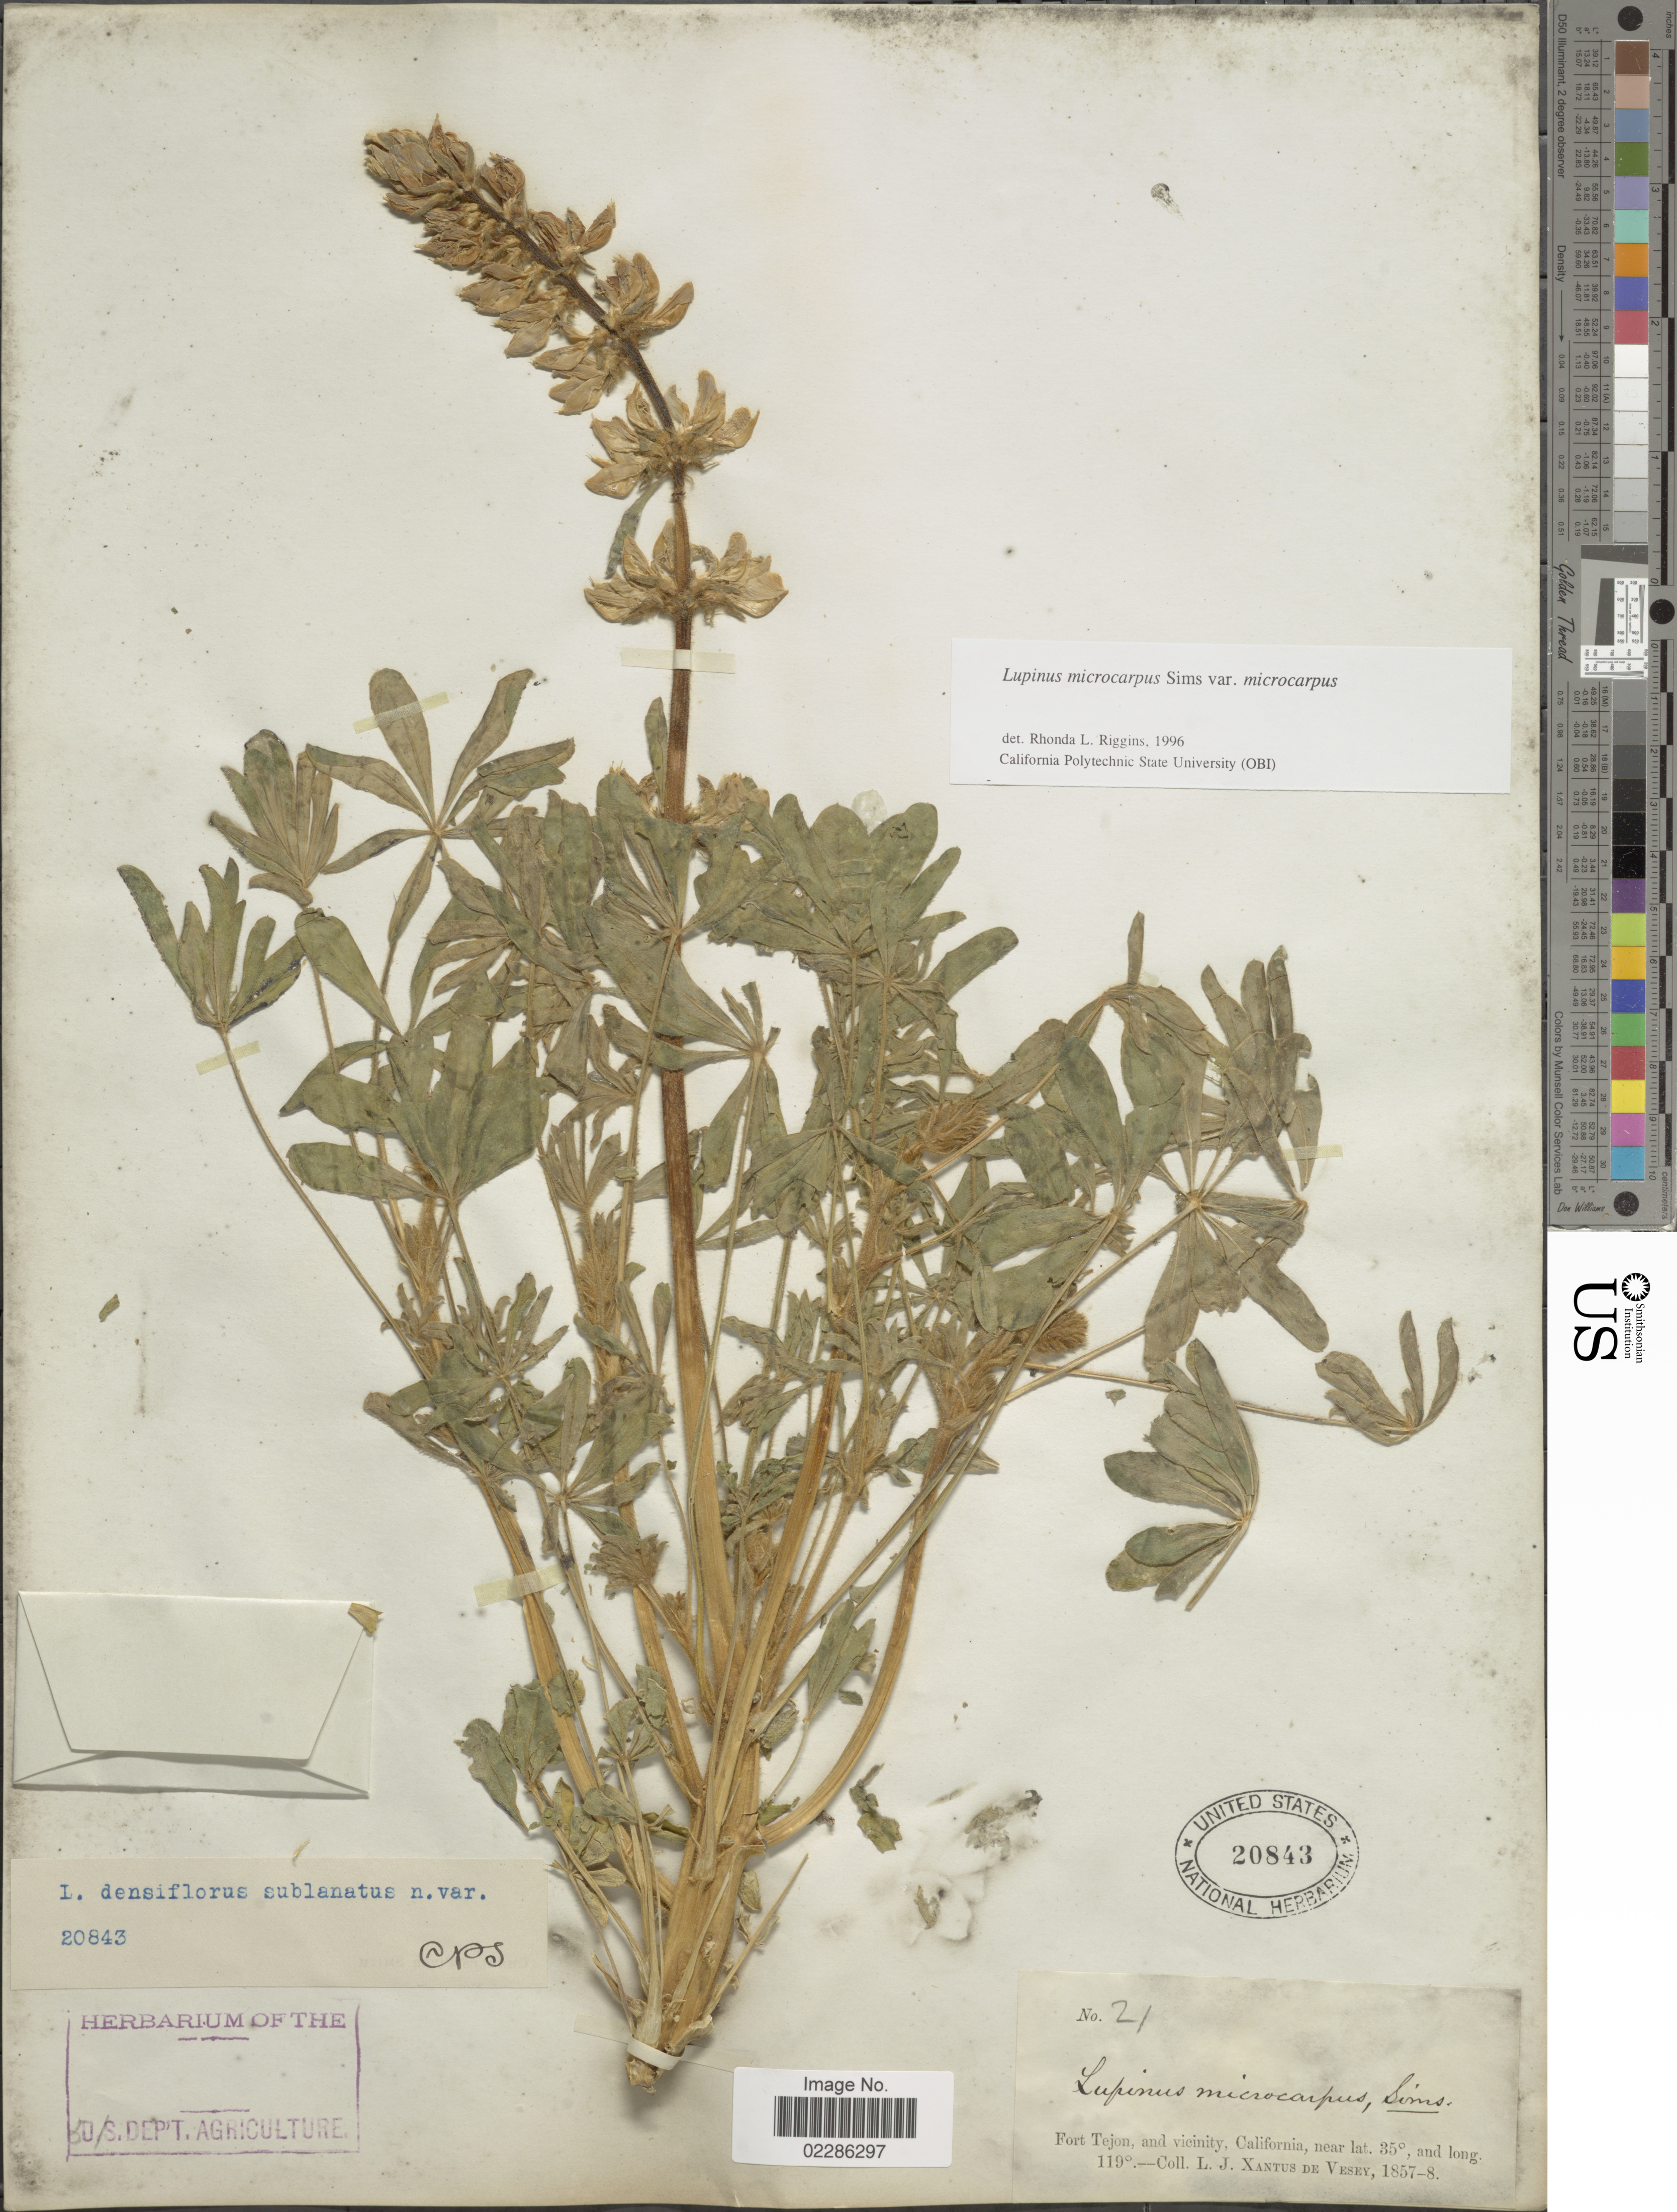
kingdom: Plantae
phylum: Tracheophyta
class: Magnoliopsida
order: Fabales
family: Fabaceae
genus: Lupinus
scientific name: Lupinus microcarpus var. microcarpus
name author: Sims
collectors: L. Xantus de Vesey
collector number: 21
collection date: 1857/1858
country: United States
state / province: California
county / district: Kern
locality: Fort Tejon, and vicinity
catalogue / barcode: US 20843